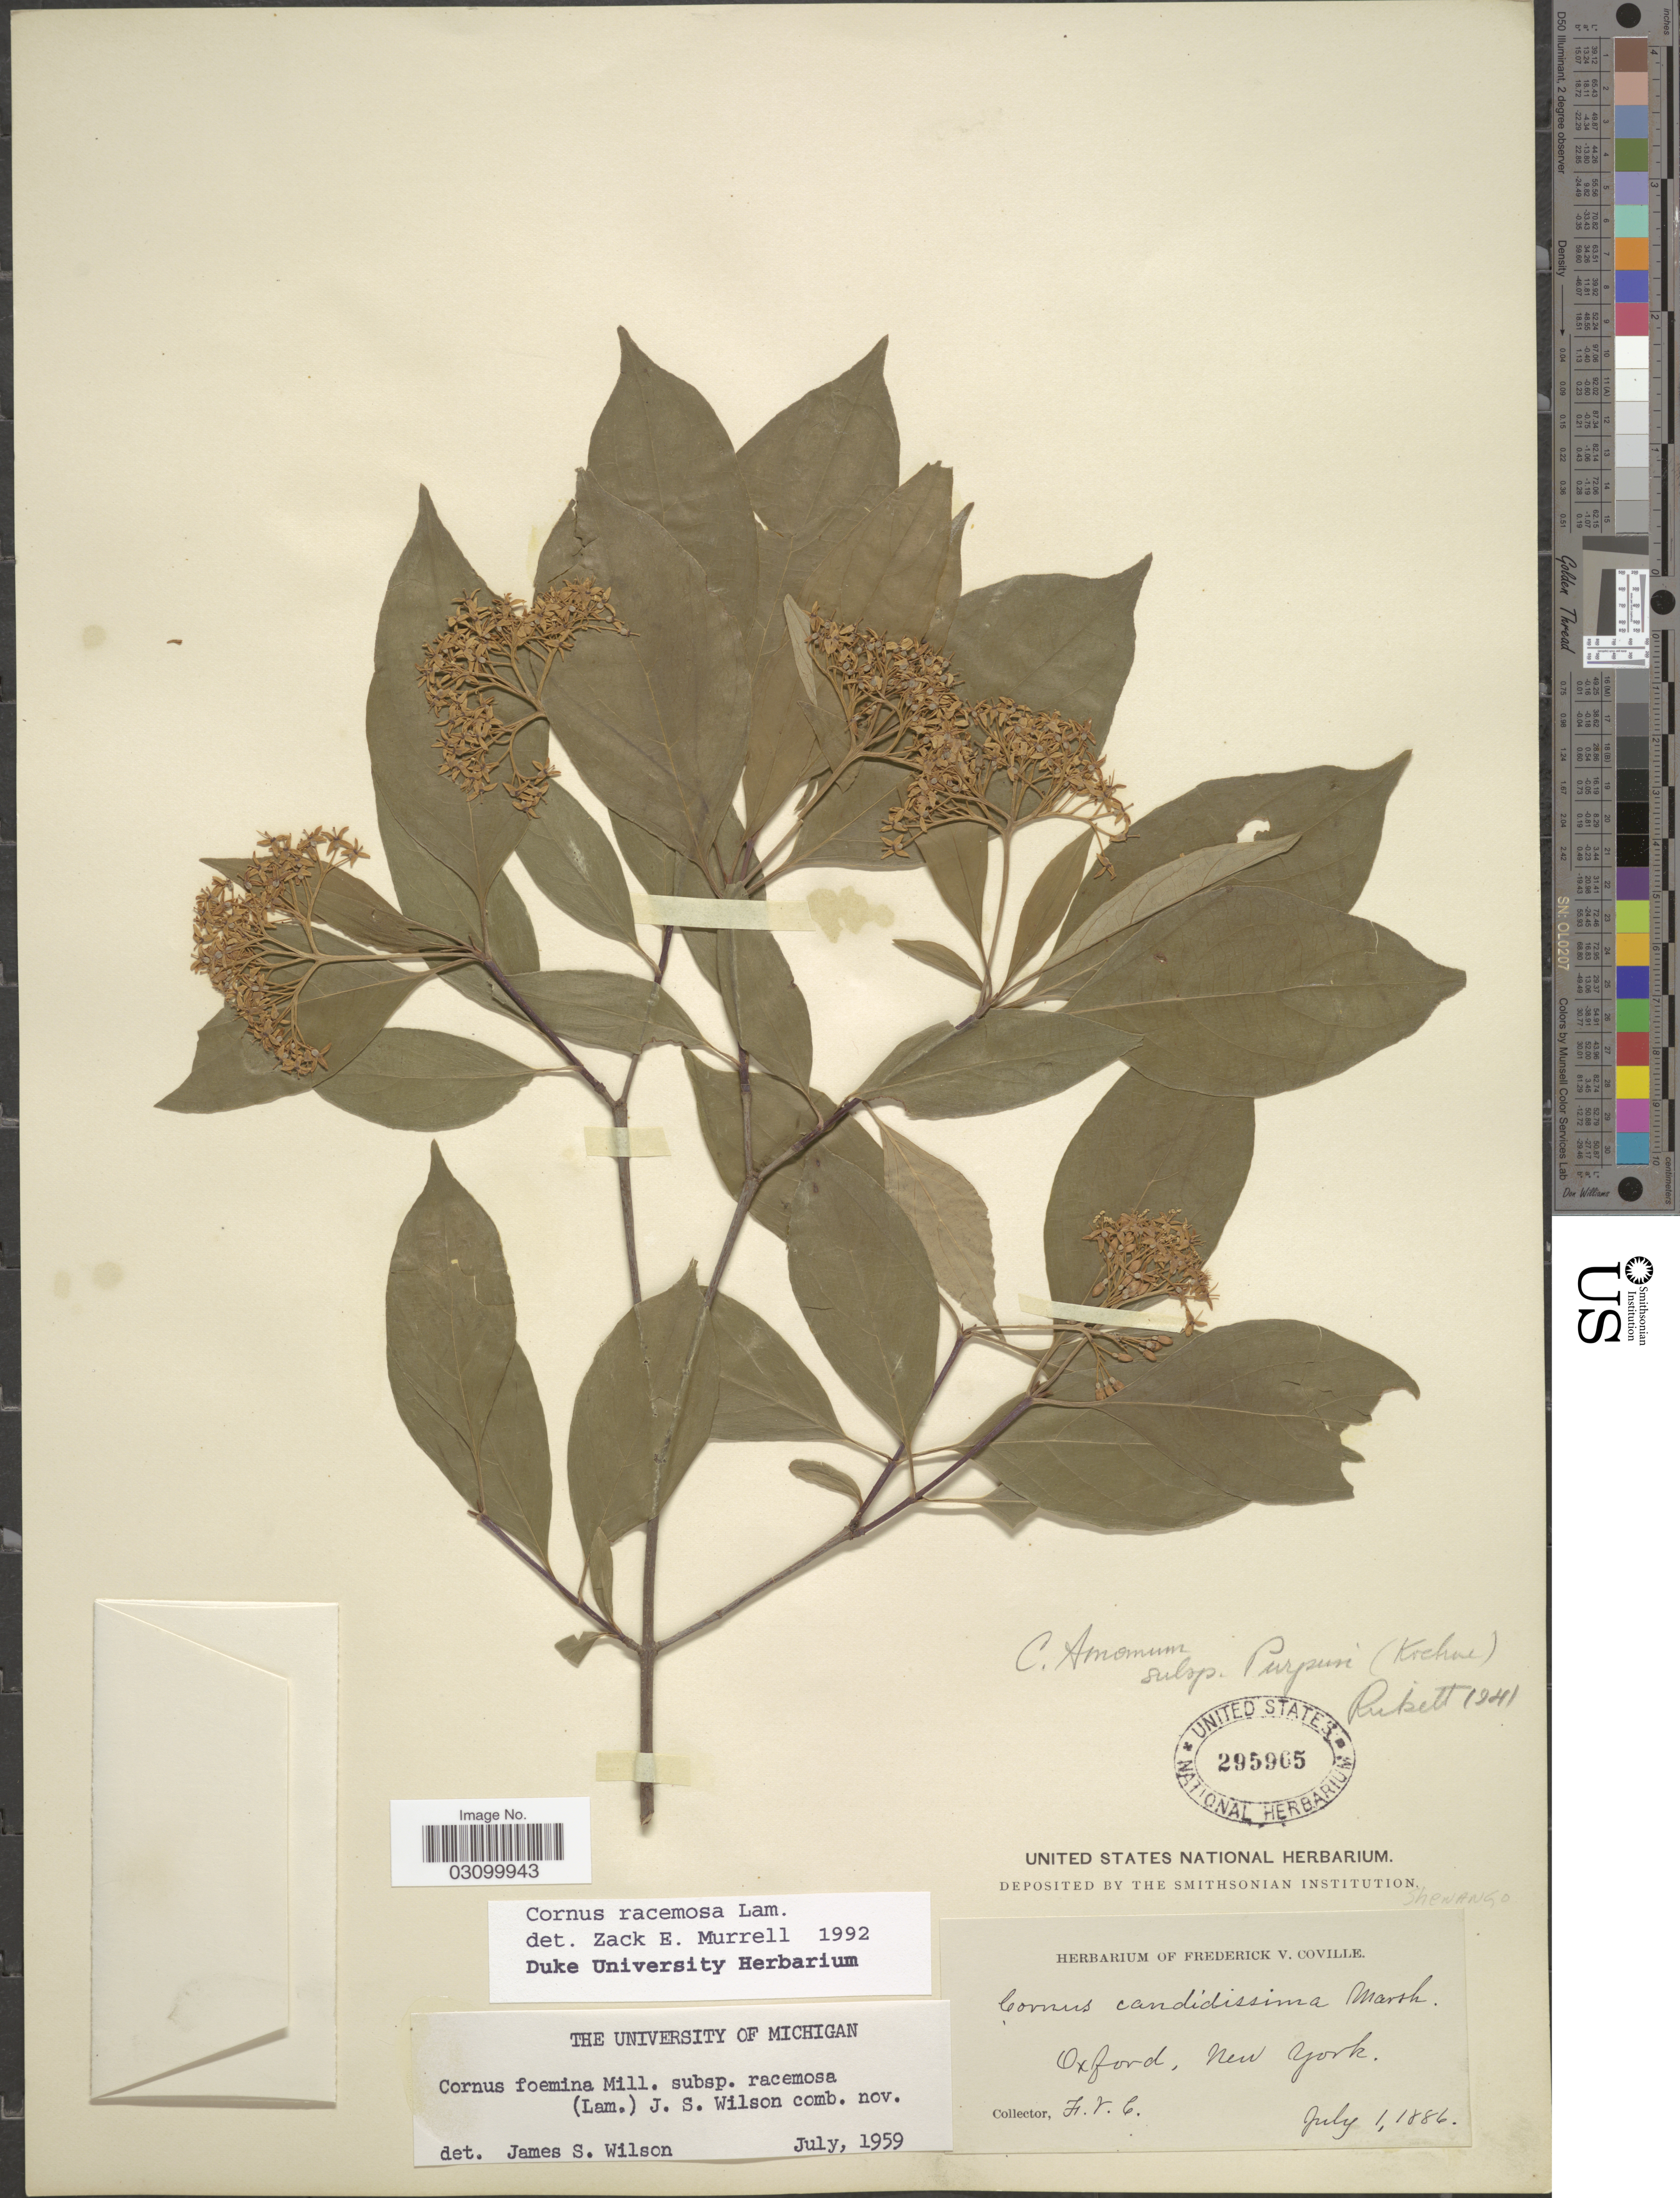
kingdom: Plantae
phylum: Tracheophyta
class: Magnoliopsida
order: Cornales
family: Cornaceae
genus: Cornus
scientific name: Cornus racemosa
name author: Lam.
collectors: F. V. Coville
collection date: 1886-07-01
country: United States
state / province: New York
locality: Oxford. Shenango.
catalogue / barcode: US 295965